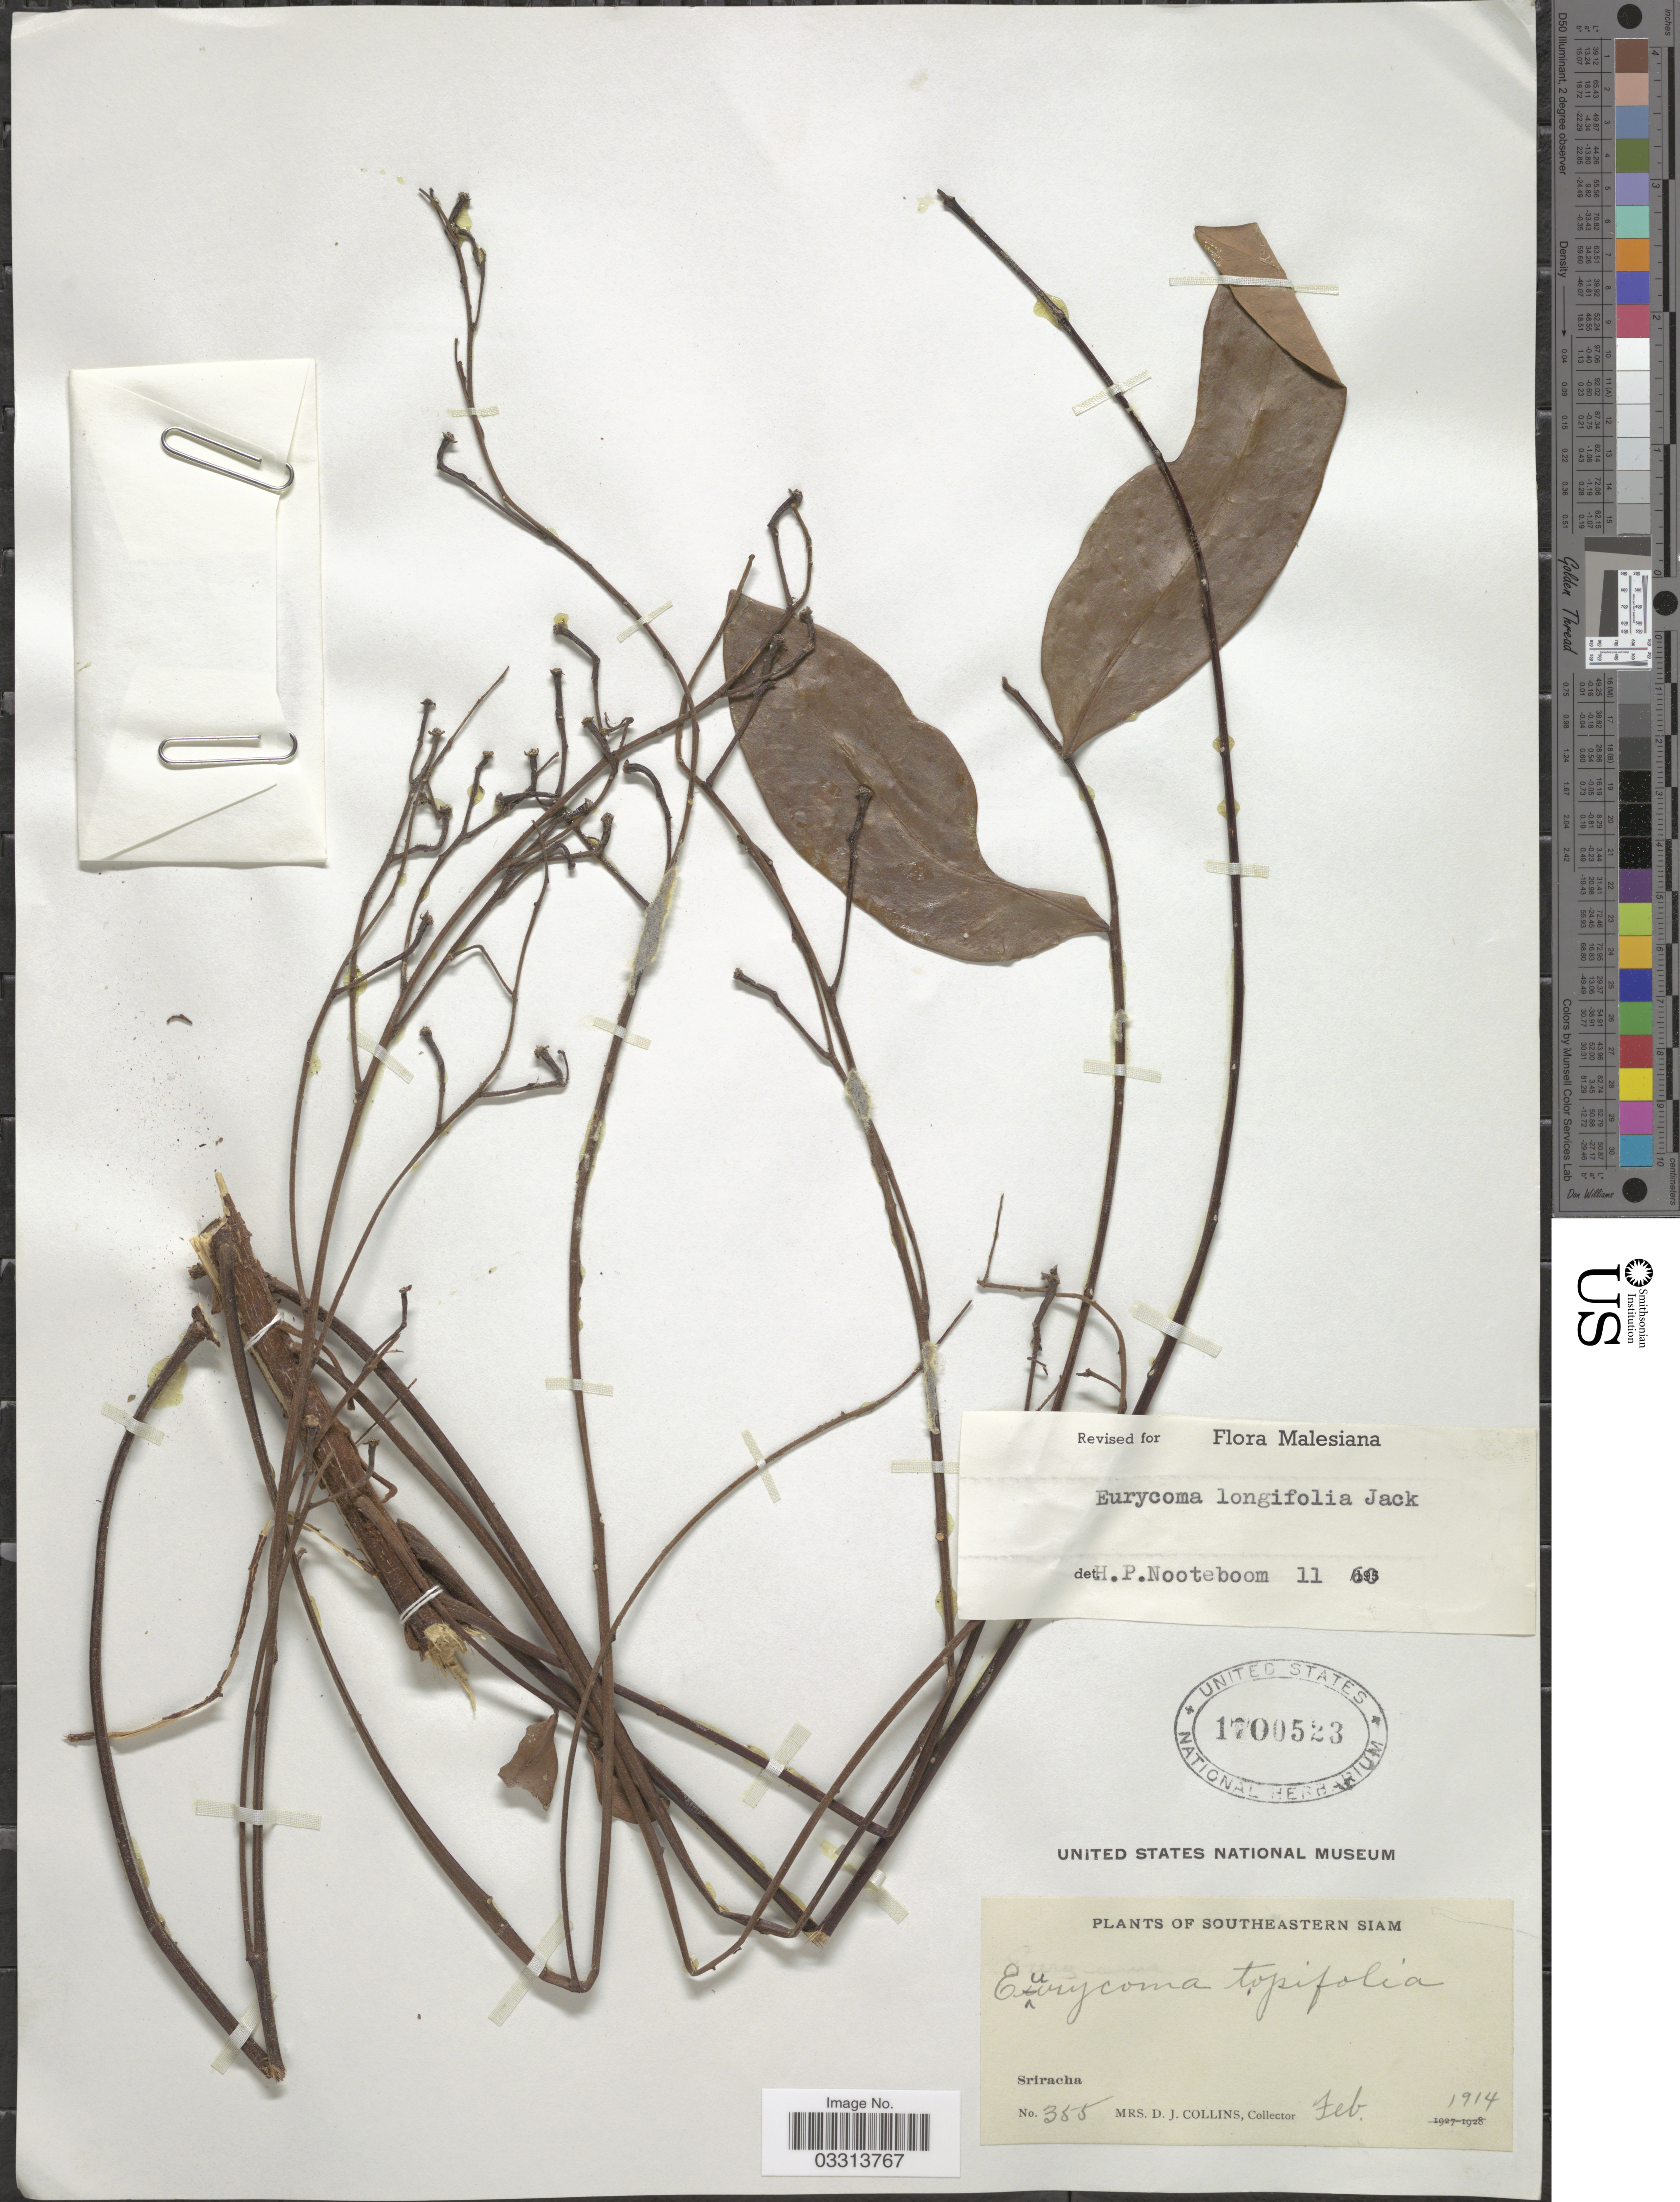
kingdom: Plantae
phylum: Tracheophyta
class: Magnoliopsida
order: Sapindales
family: Simaroubaceae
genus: Eurycoma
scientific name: Eurycoma longifolia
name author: Jack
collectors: Mrs. D. J. Collins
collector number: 355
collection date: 1914-02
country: Thailand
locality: Southeastern Siam, Sriracha.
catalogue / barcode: US 1700523